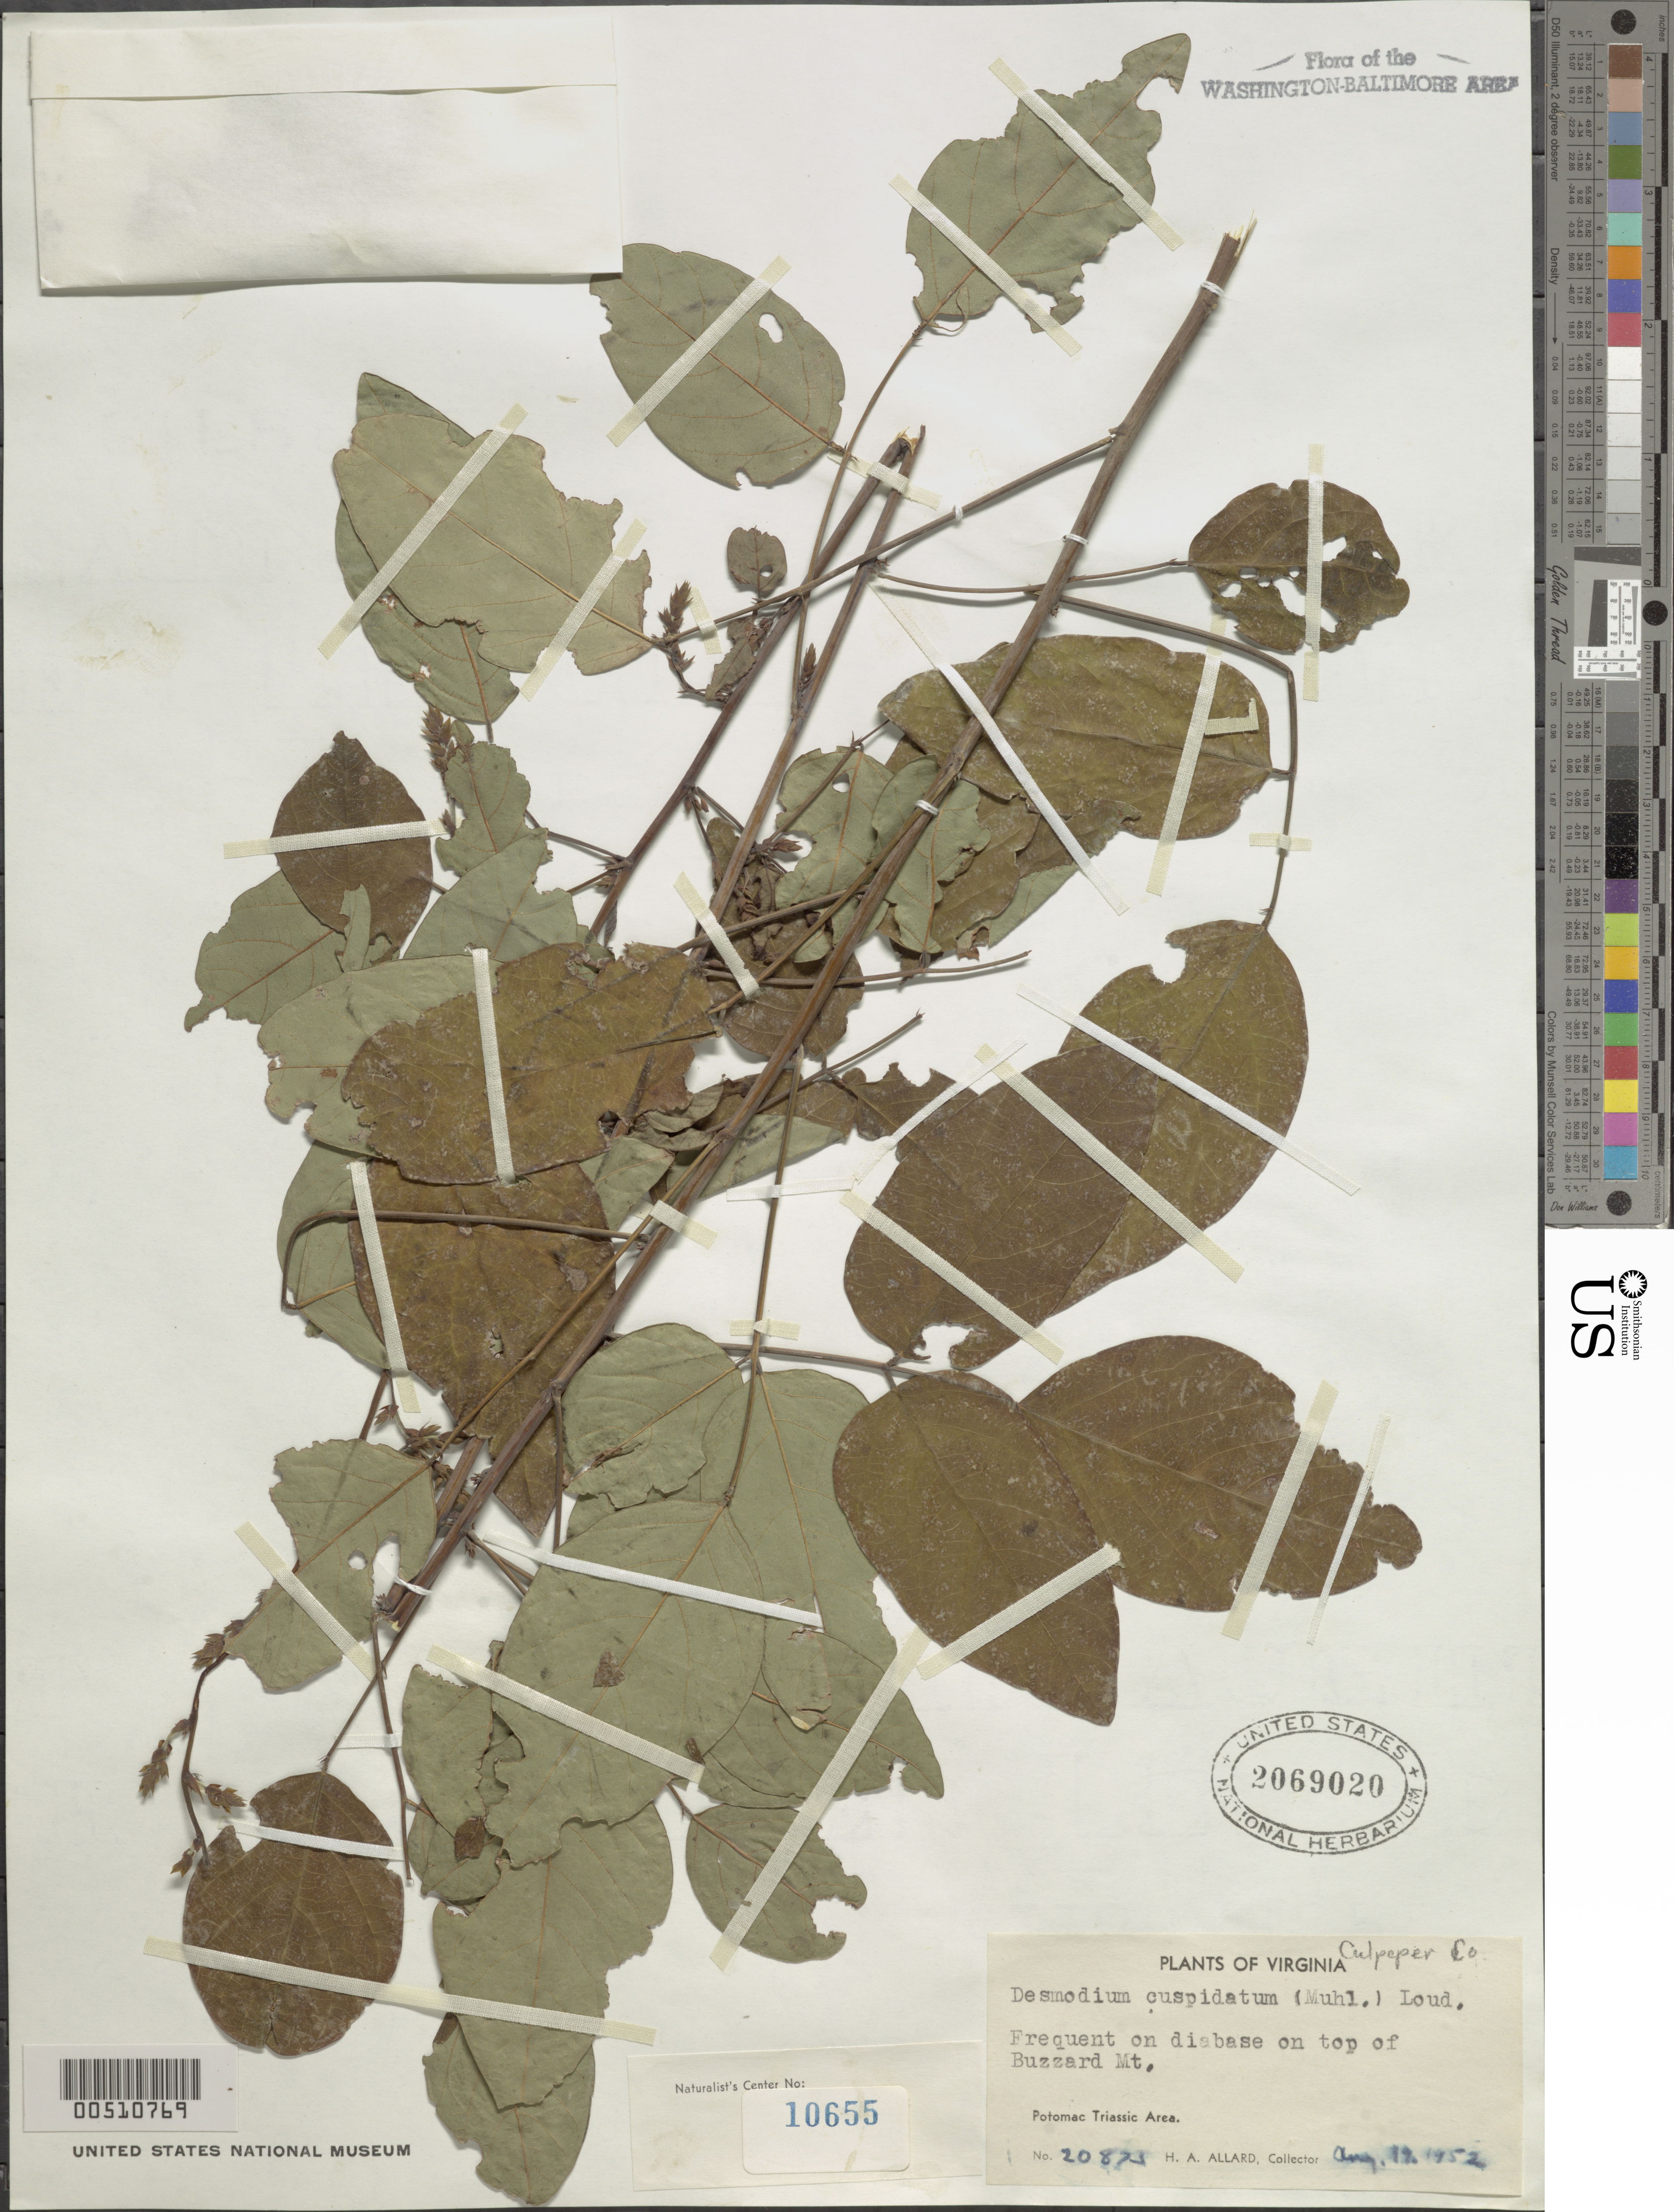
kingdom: Plantae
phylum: Tracheophyta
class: Magnoliopsida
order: Fabales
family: Fabaceae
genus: Desmodium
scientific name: Desmodium cuspidatum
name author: (Muhl. ex Willd.) Loudon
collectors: H. A. Allard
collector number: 20873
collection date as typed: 19 Aug 1952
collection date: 1952-08-19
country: United States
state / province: Virginia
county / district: Culpeper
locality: Top of Buzzard Mt.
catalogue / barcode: US 2069020